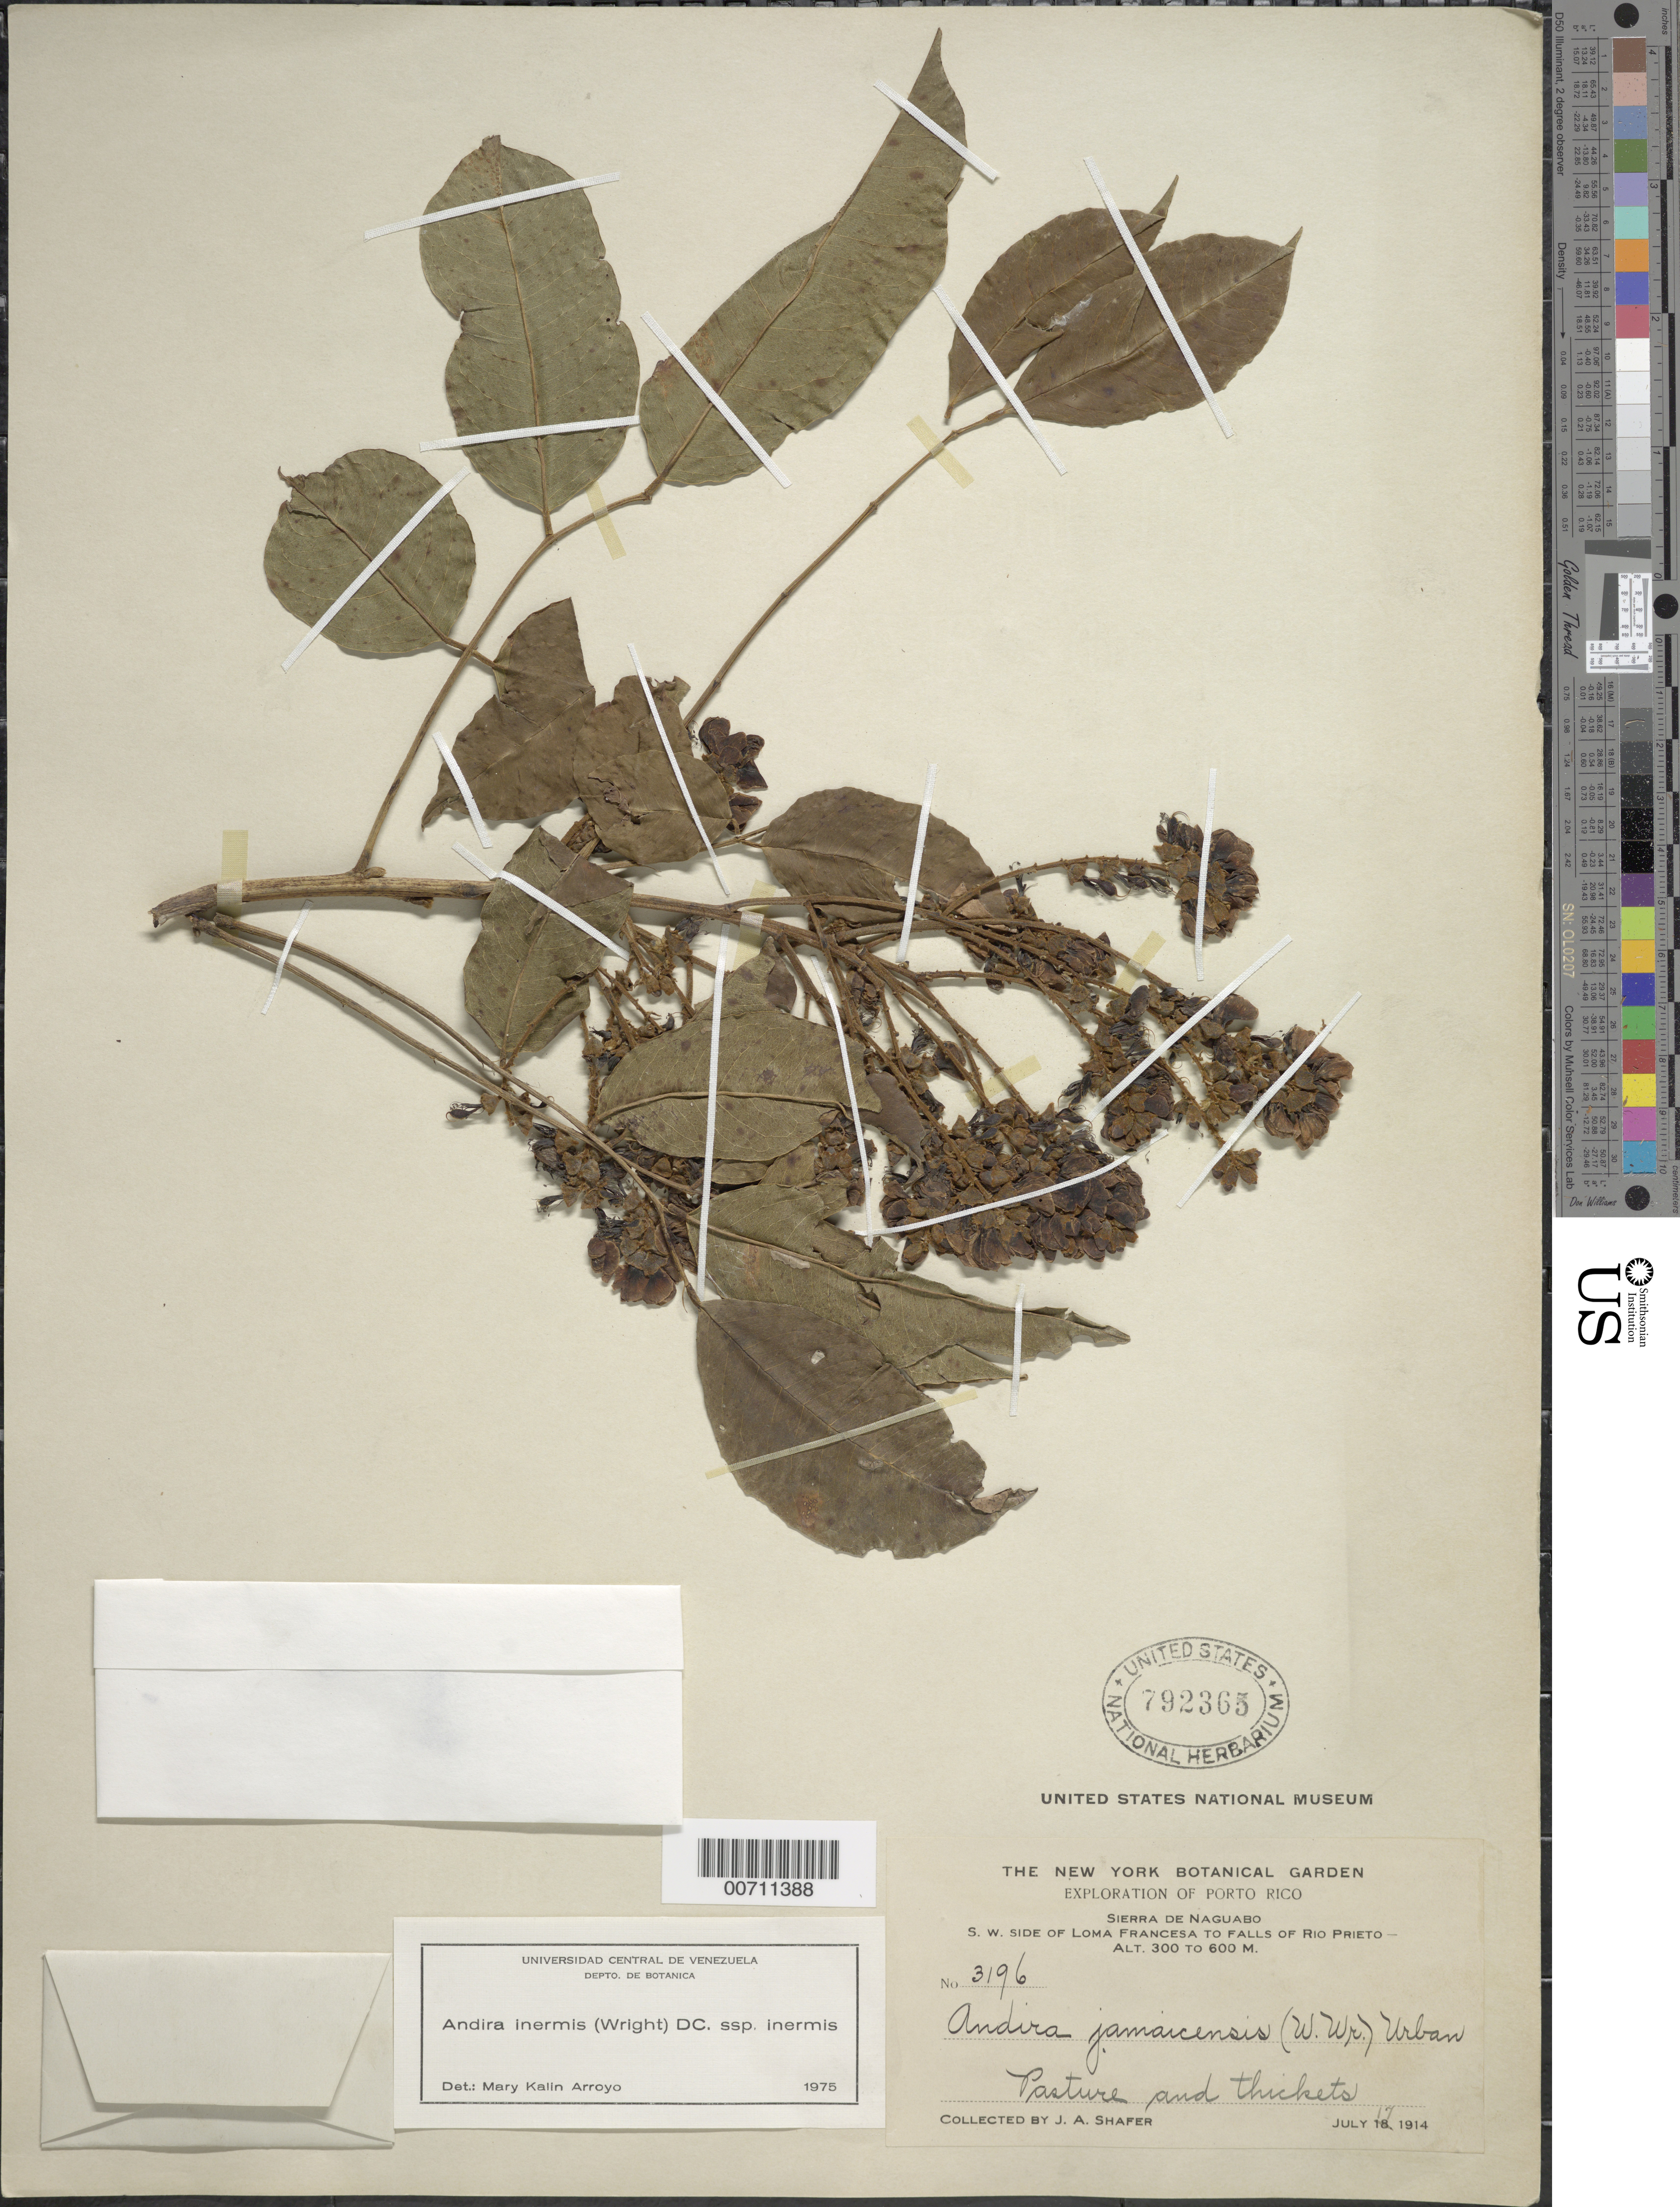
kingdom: Plantae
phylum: Tracheophyta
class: Magnoliopsida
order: Fabales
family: Fabaceae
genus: Andira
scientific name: Andira inermis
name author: (W. Wright) Kunth ex DC.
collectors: J. A. Shafer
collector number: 3196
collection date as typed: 17 Jul 1914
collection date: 1914-07-17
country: Puerto Rico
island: Greater Antilles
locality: Sierra de Naguabo, SW side of Loma Francesa to Falls of Rio Prieto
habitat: Pasture and thickets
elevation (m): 300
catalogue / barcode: US 792365